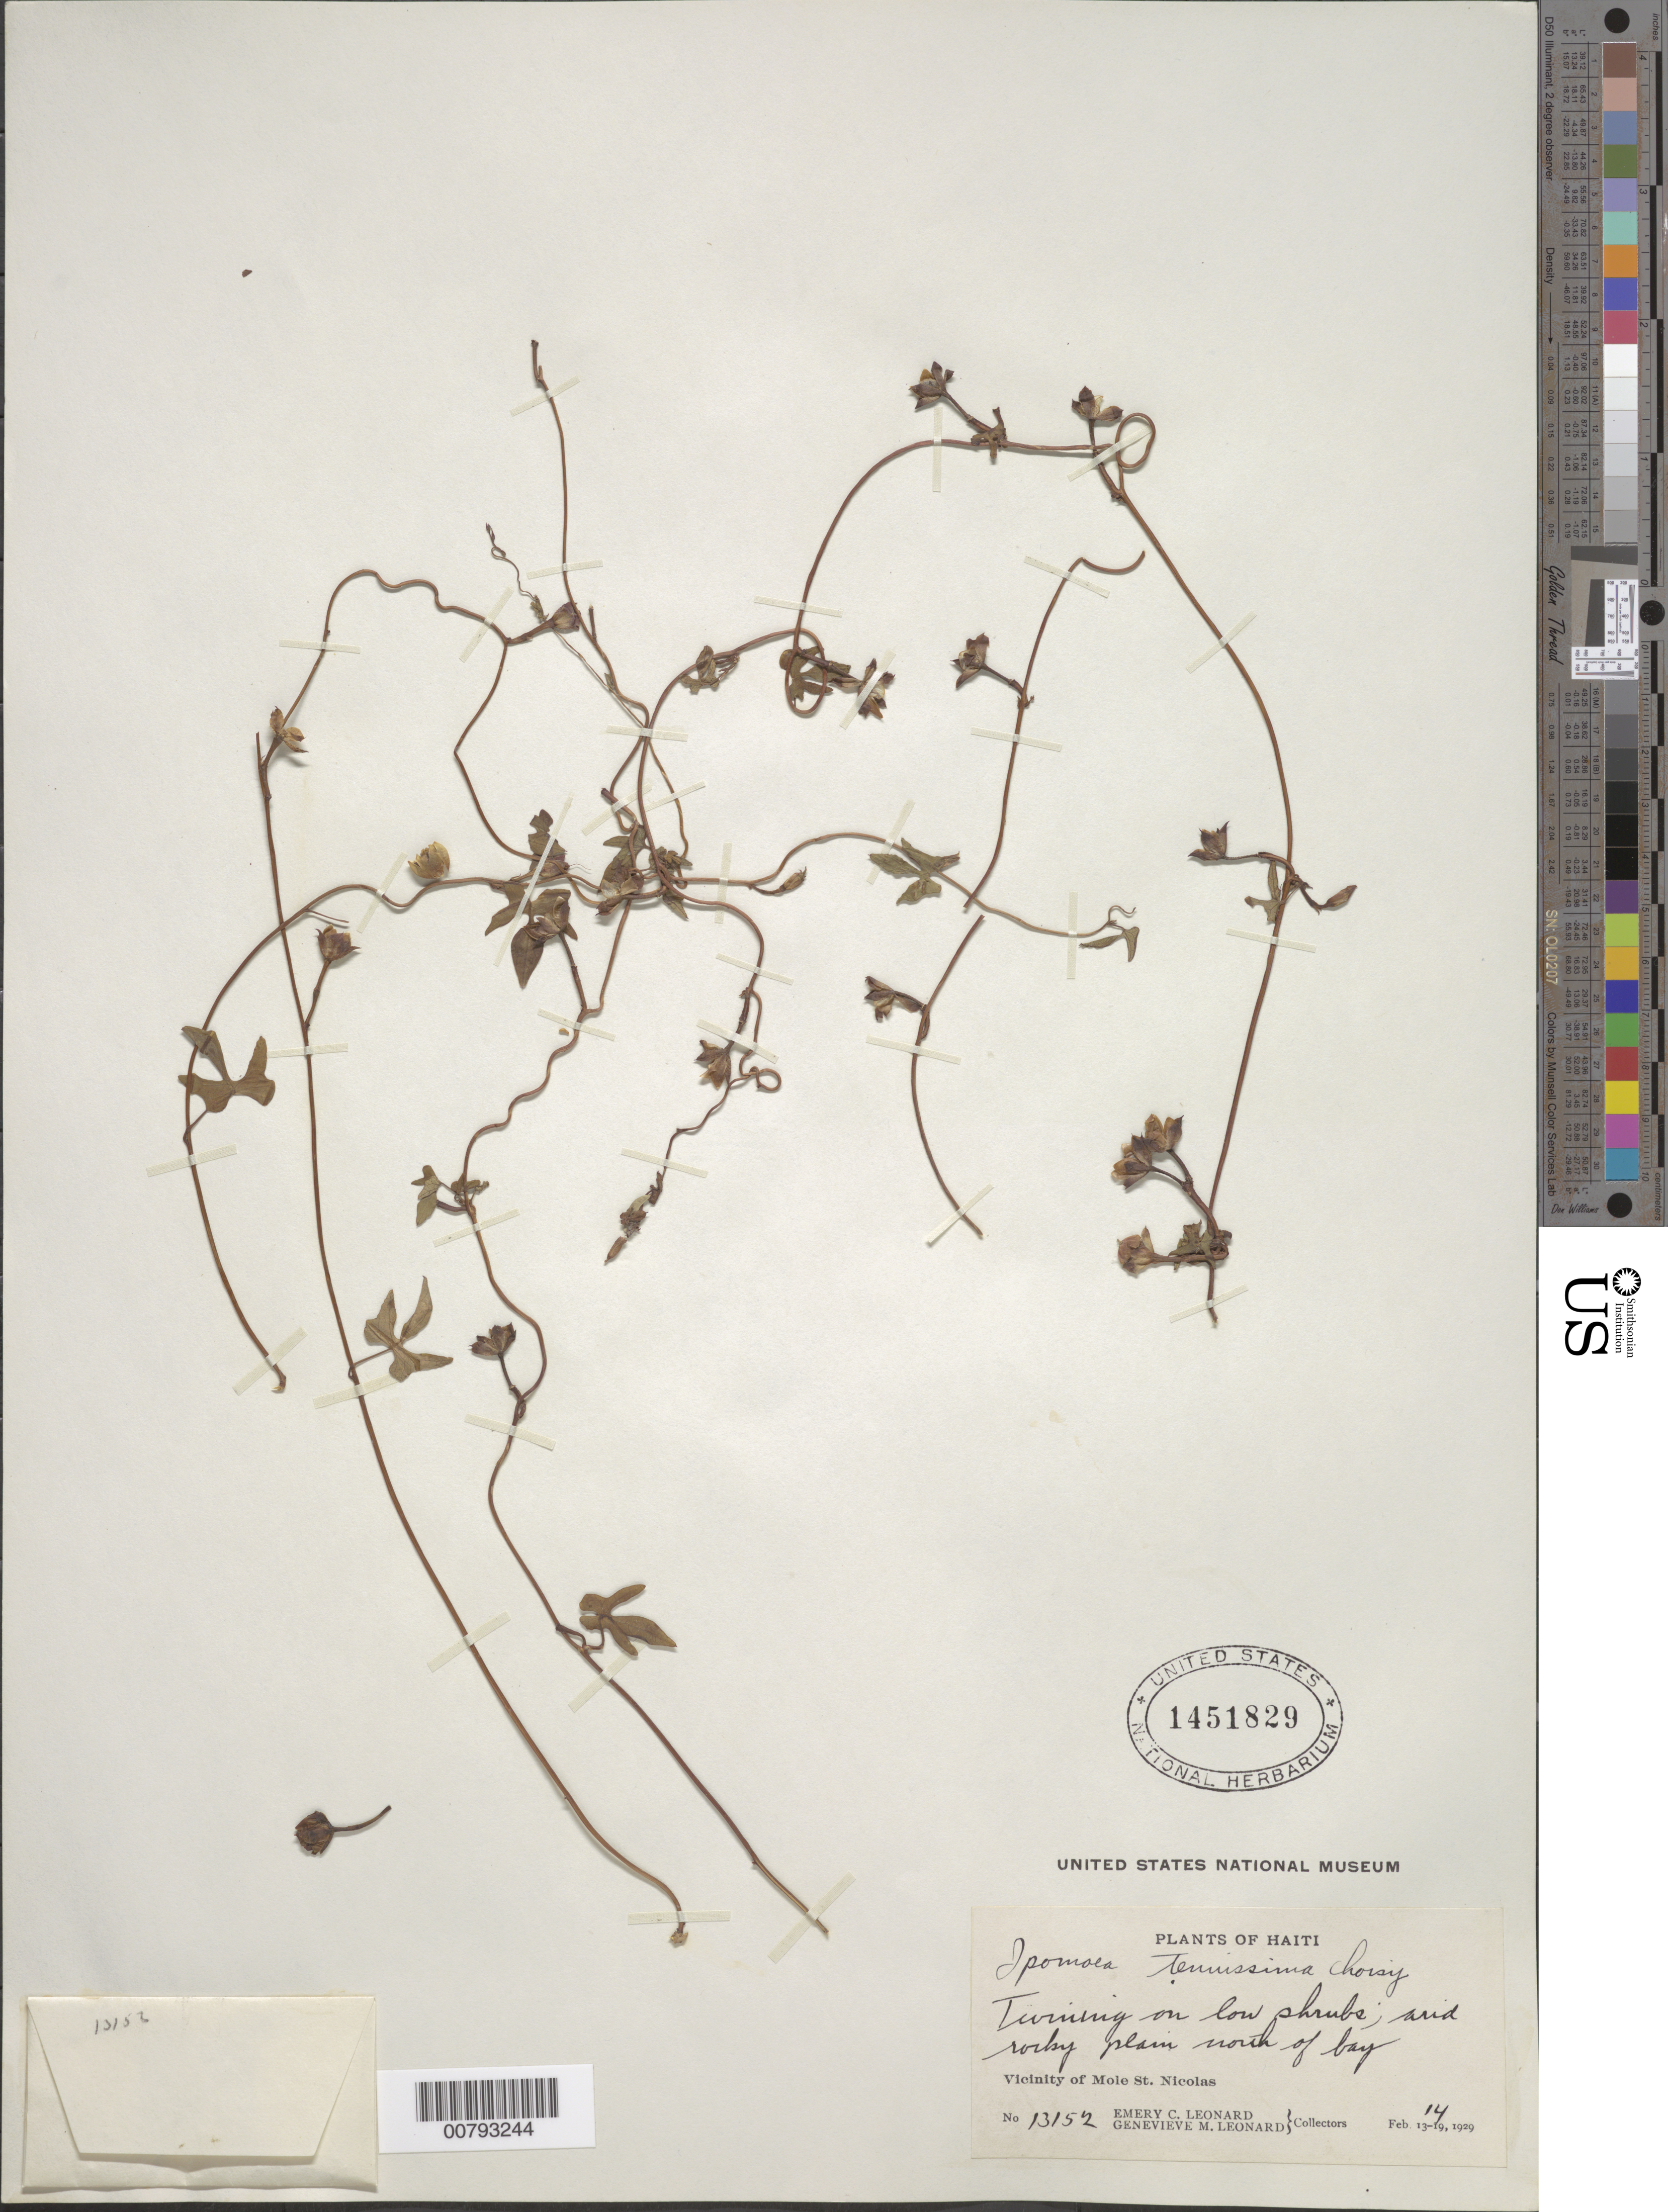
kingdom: Plantae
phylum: Tracheophyta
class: Magnoliopsida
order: Solanales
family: Convolvulaceae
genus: Ipomoea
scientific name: Ipomoea triloba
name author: L.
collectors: E. C. Leonard & G. M. Leonard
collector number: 13152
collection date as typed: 14 Feb 1929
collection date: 1929-02-14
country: Haiti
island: Hispaniola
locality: Vicinity of Mole St. Nicolas, arid rocky plain north of bay.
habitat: Arid rocky plain north of bay.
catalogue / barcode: US 1451829